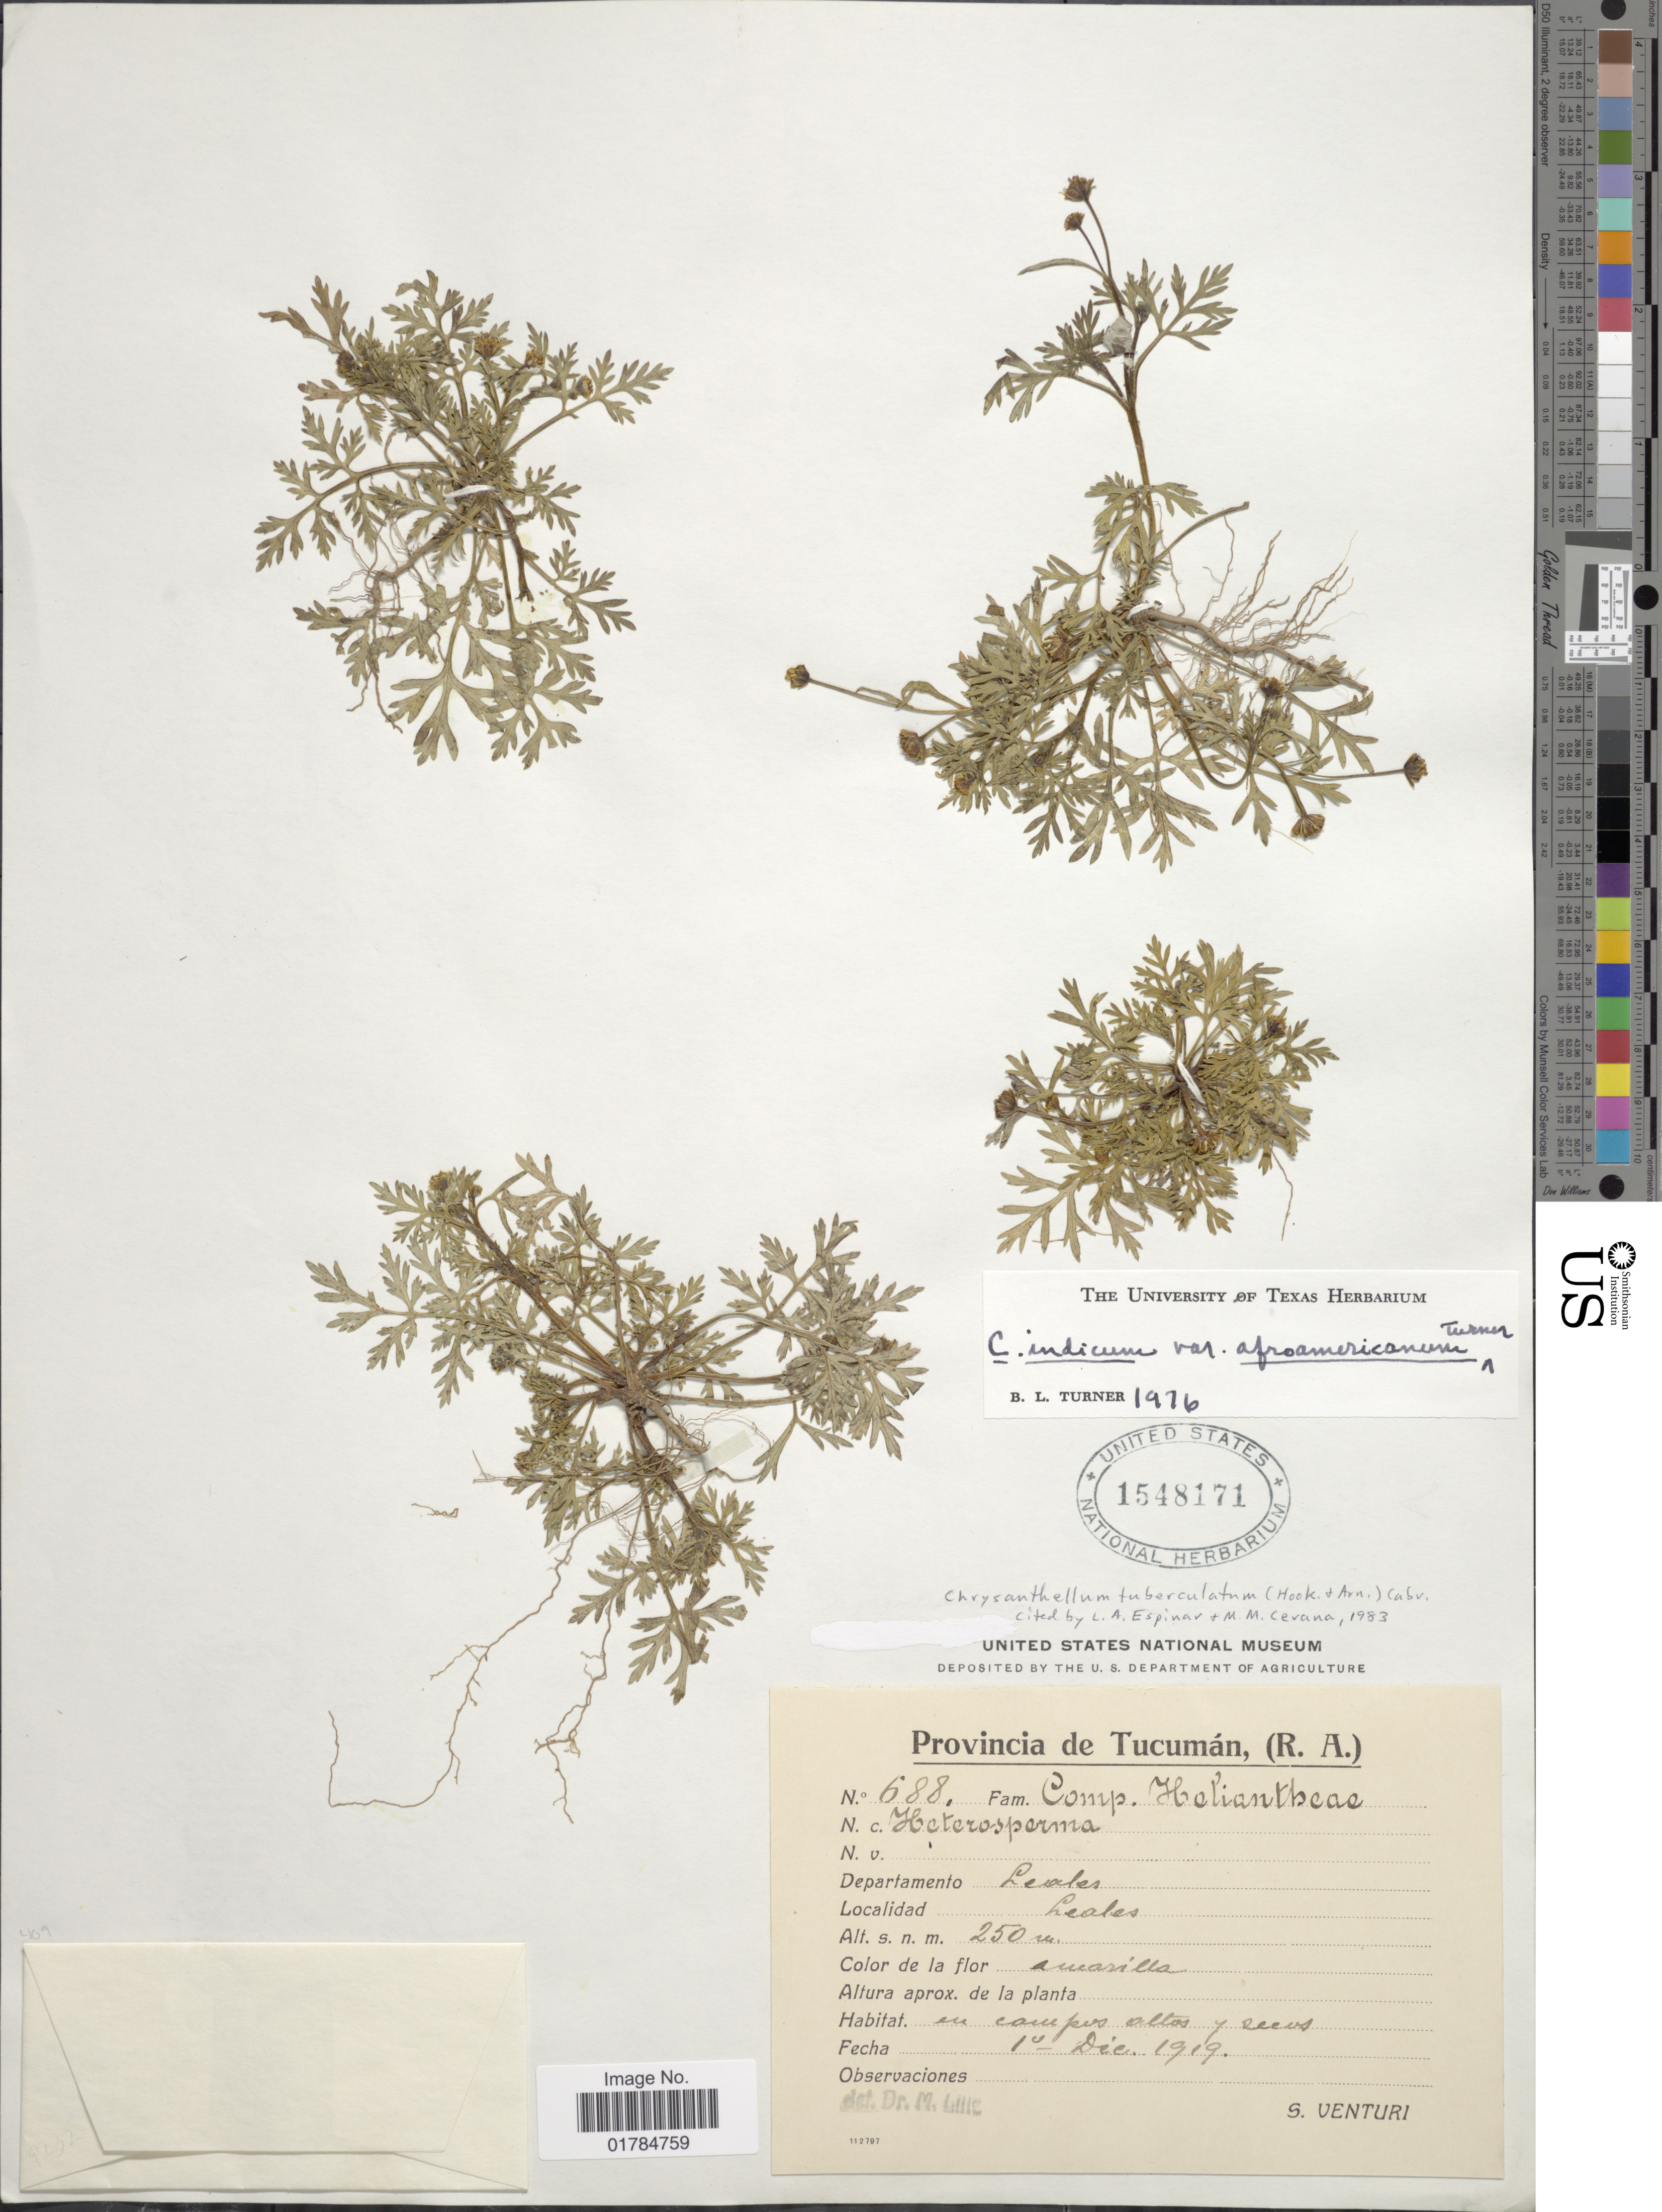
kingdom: Plantae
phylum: Tracheophyta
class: Magnoliopsida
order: Asterales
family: Asteraceae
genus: Chrysanthellum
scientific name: Chrysanthellum tuberculatum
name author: (Hook. & Arn.) Cabrera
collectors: S. Venturi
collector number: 688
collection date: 1919-12-01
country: Argentina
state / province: Tucuman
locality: Departamento Leales. Leales (R.A)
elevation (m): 250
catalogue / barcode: US 1548171